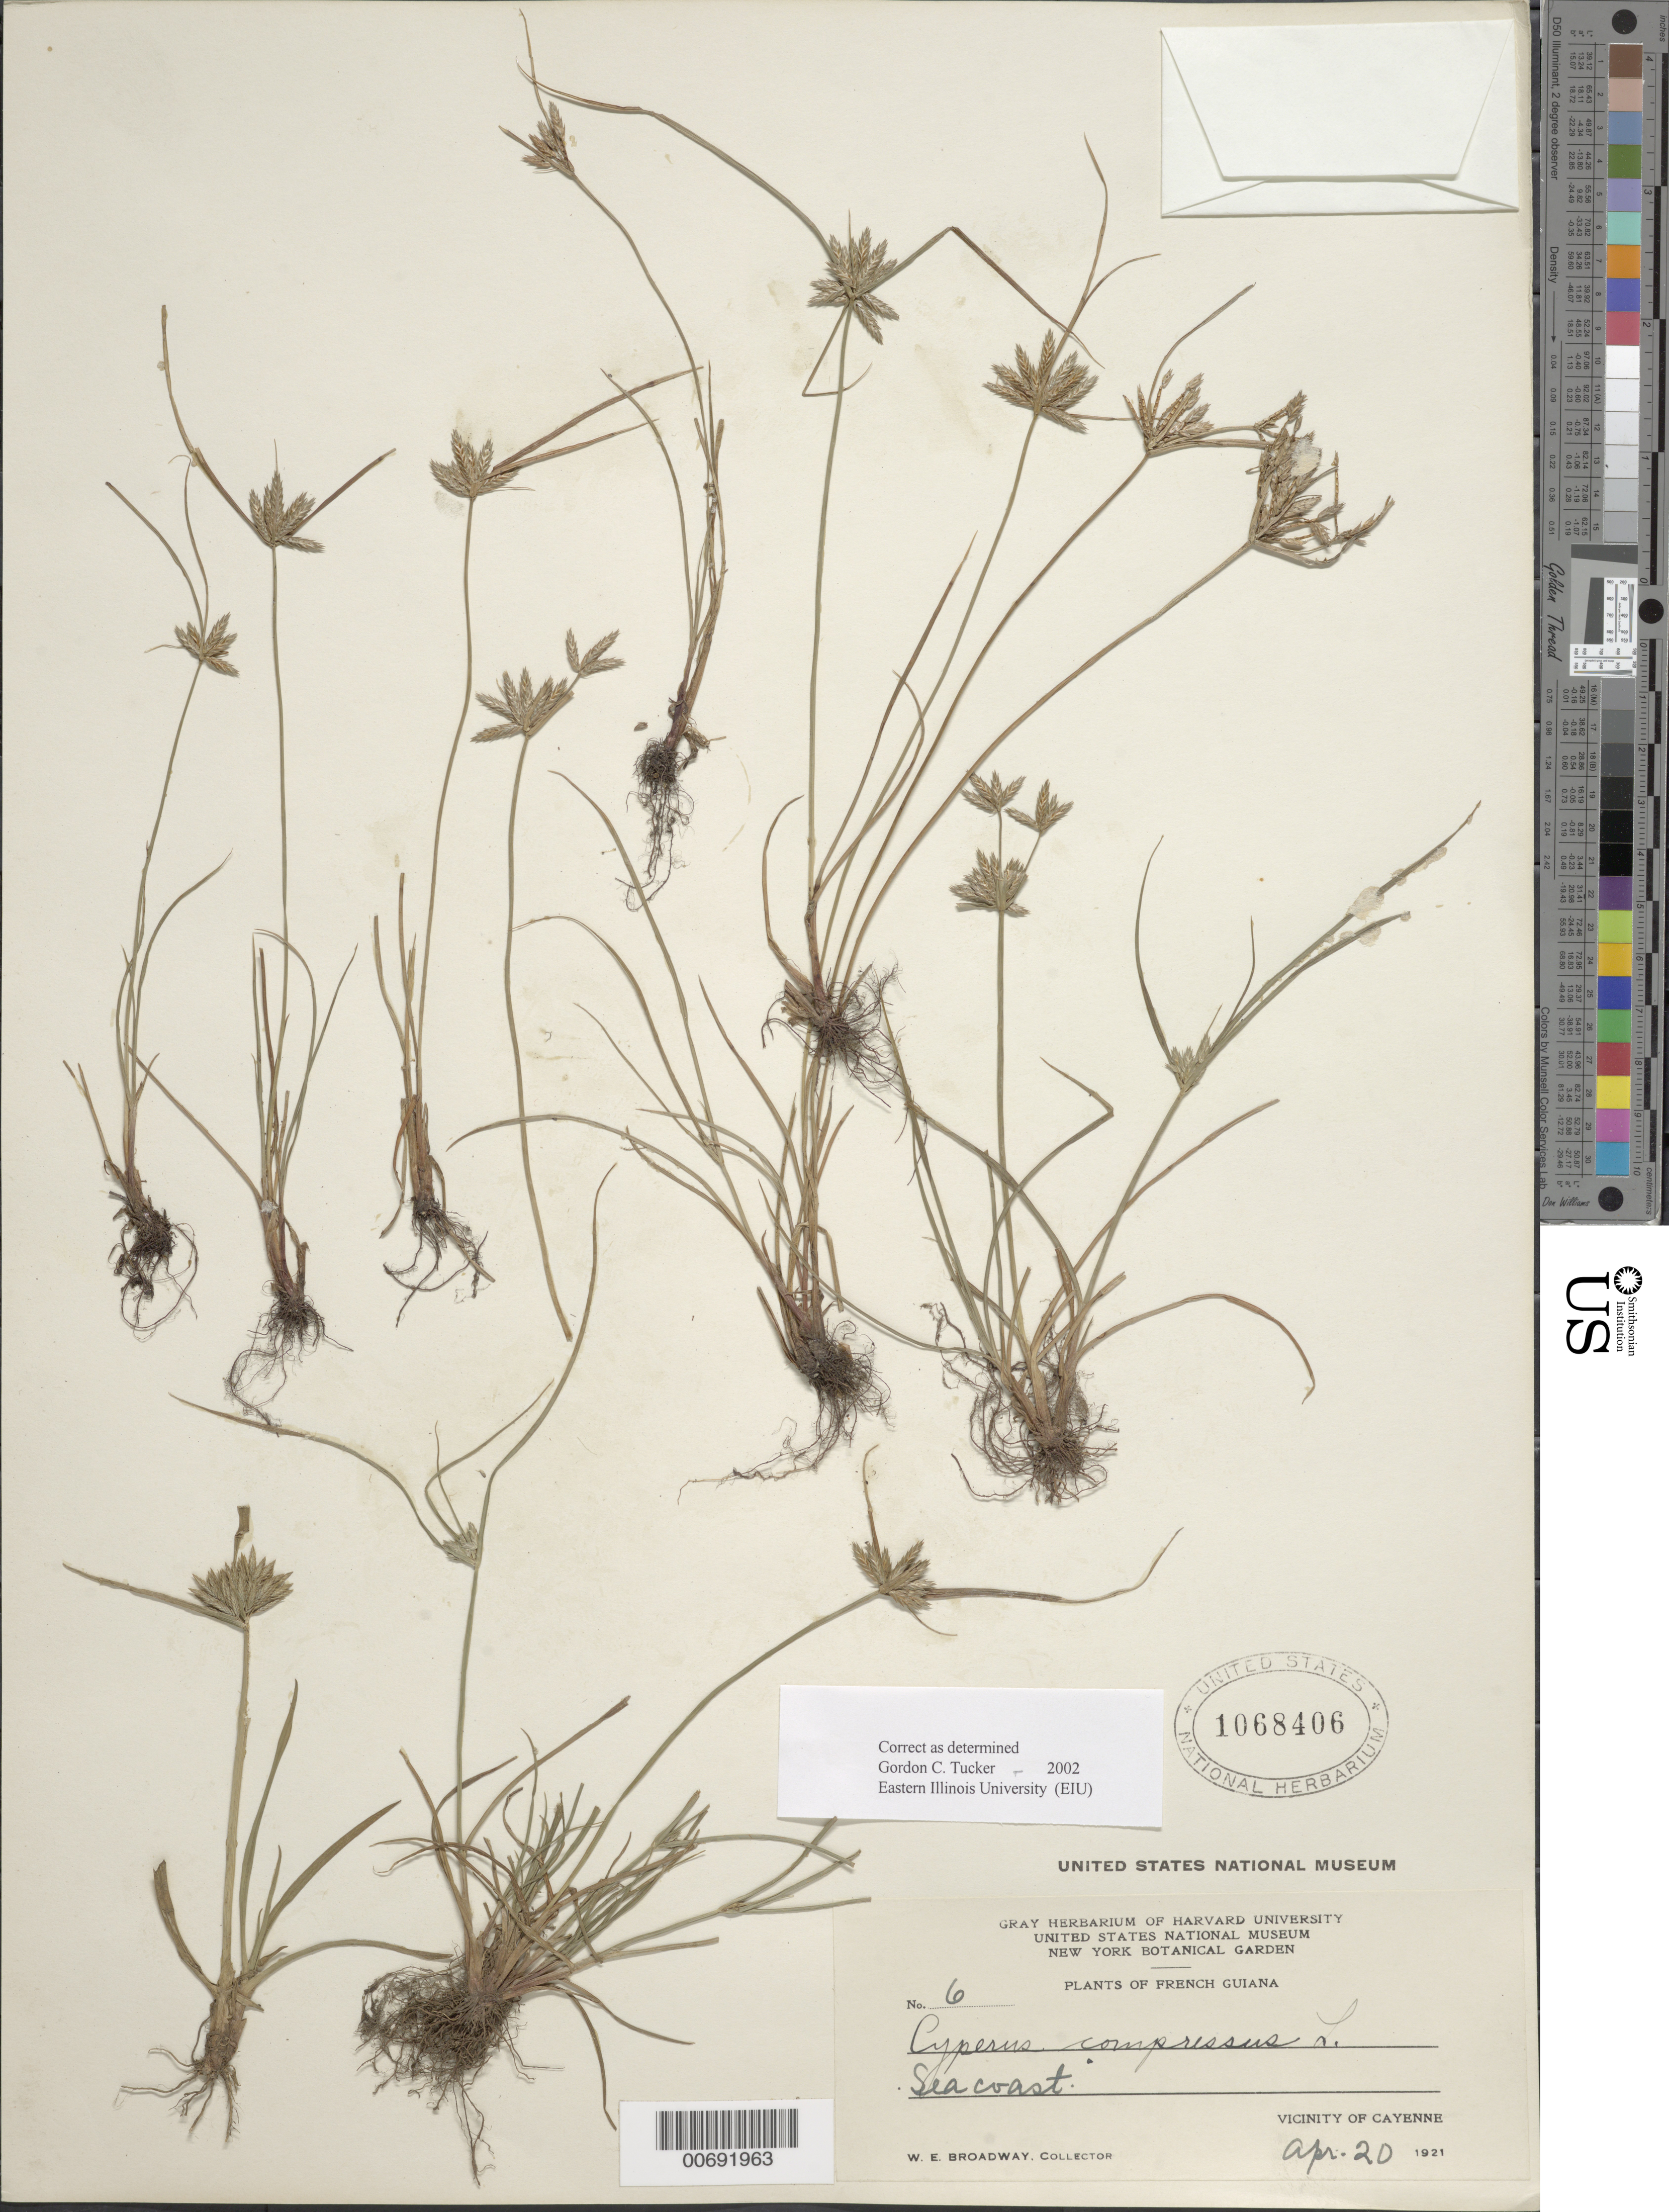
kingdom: Plantae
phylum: Tracheophyta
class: Liliopsida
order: Poales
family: Cyperaceae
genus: Cyperus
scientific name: Cyperus compressus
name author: L.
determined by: Tucker, G. C.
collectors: W. E. Broadway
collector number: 6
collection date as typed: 20-Apr-20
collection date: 1920-04-20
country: French Guiana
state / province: Cayenne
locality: Cayenne, vic.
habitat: Seacoast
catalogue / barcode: US 1068406